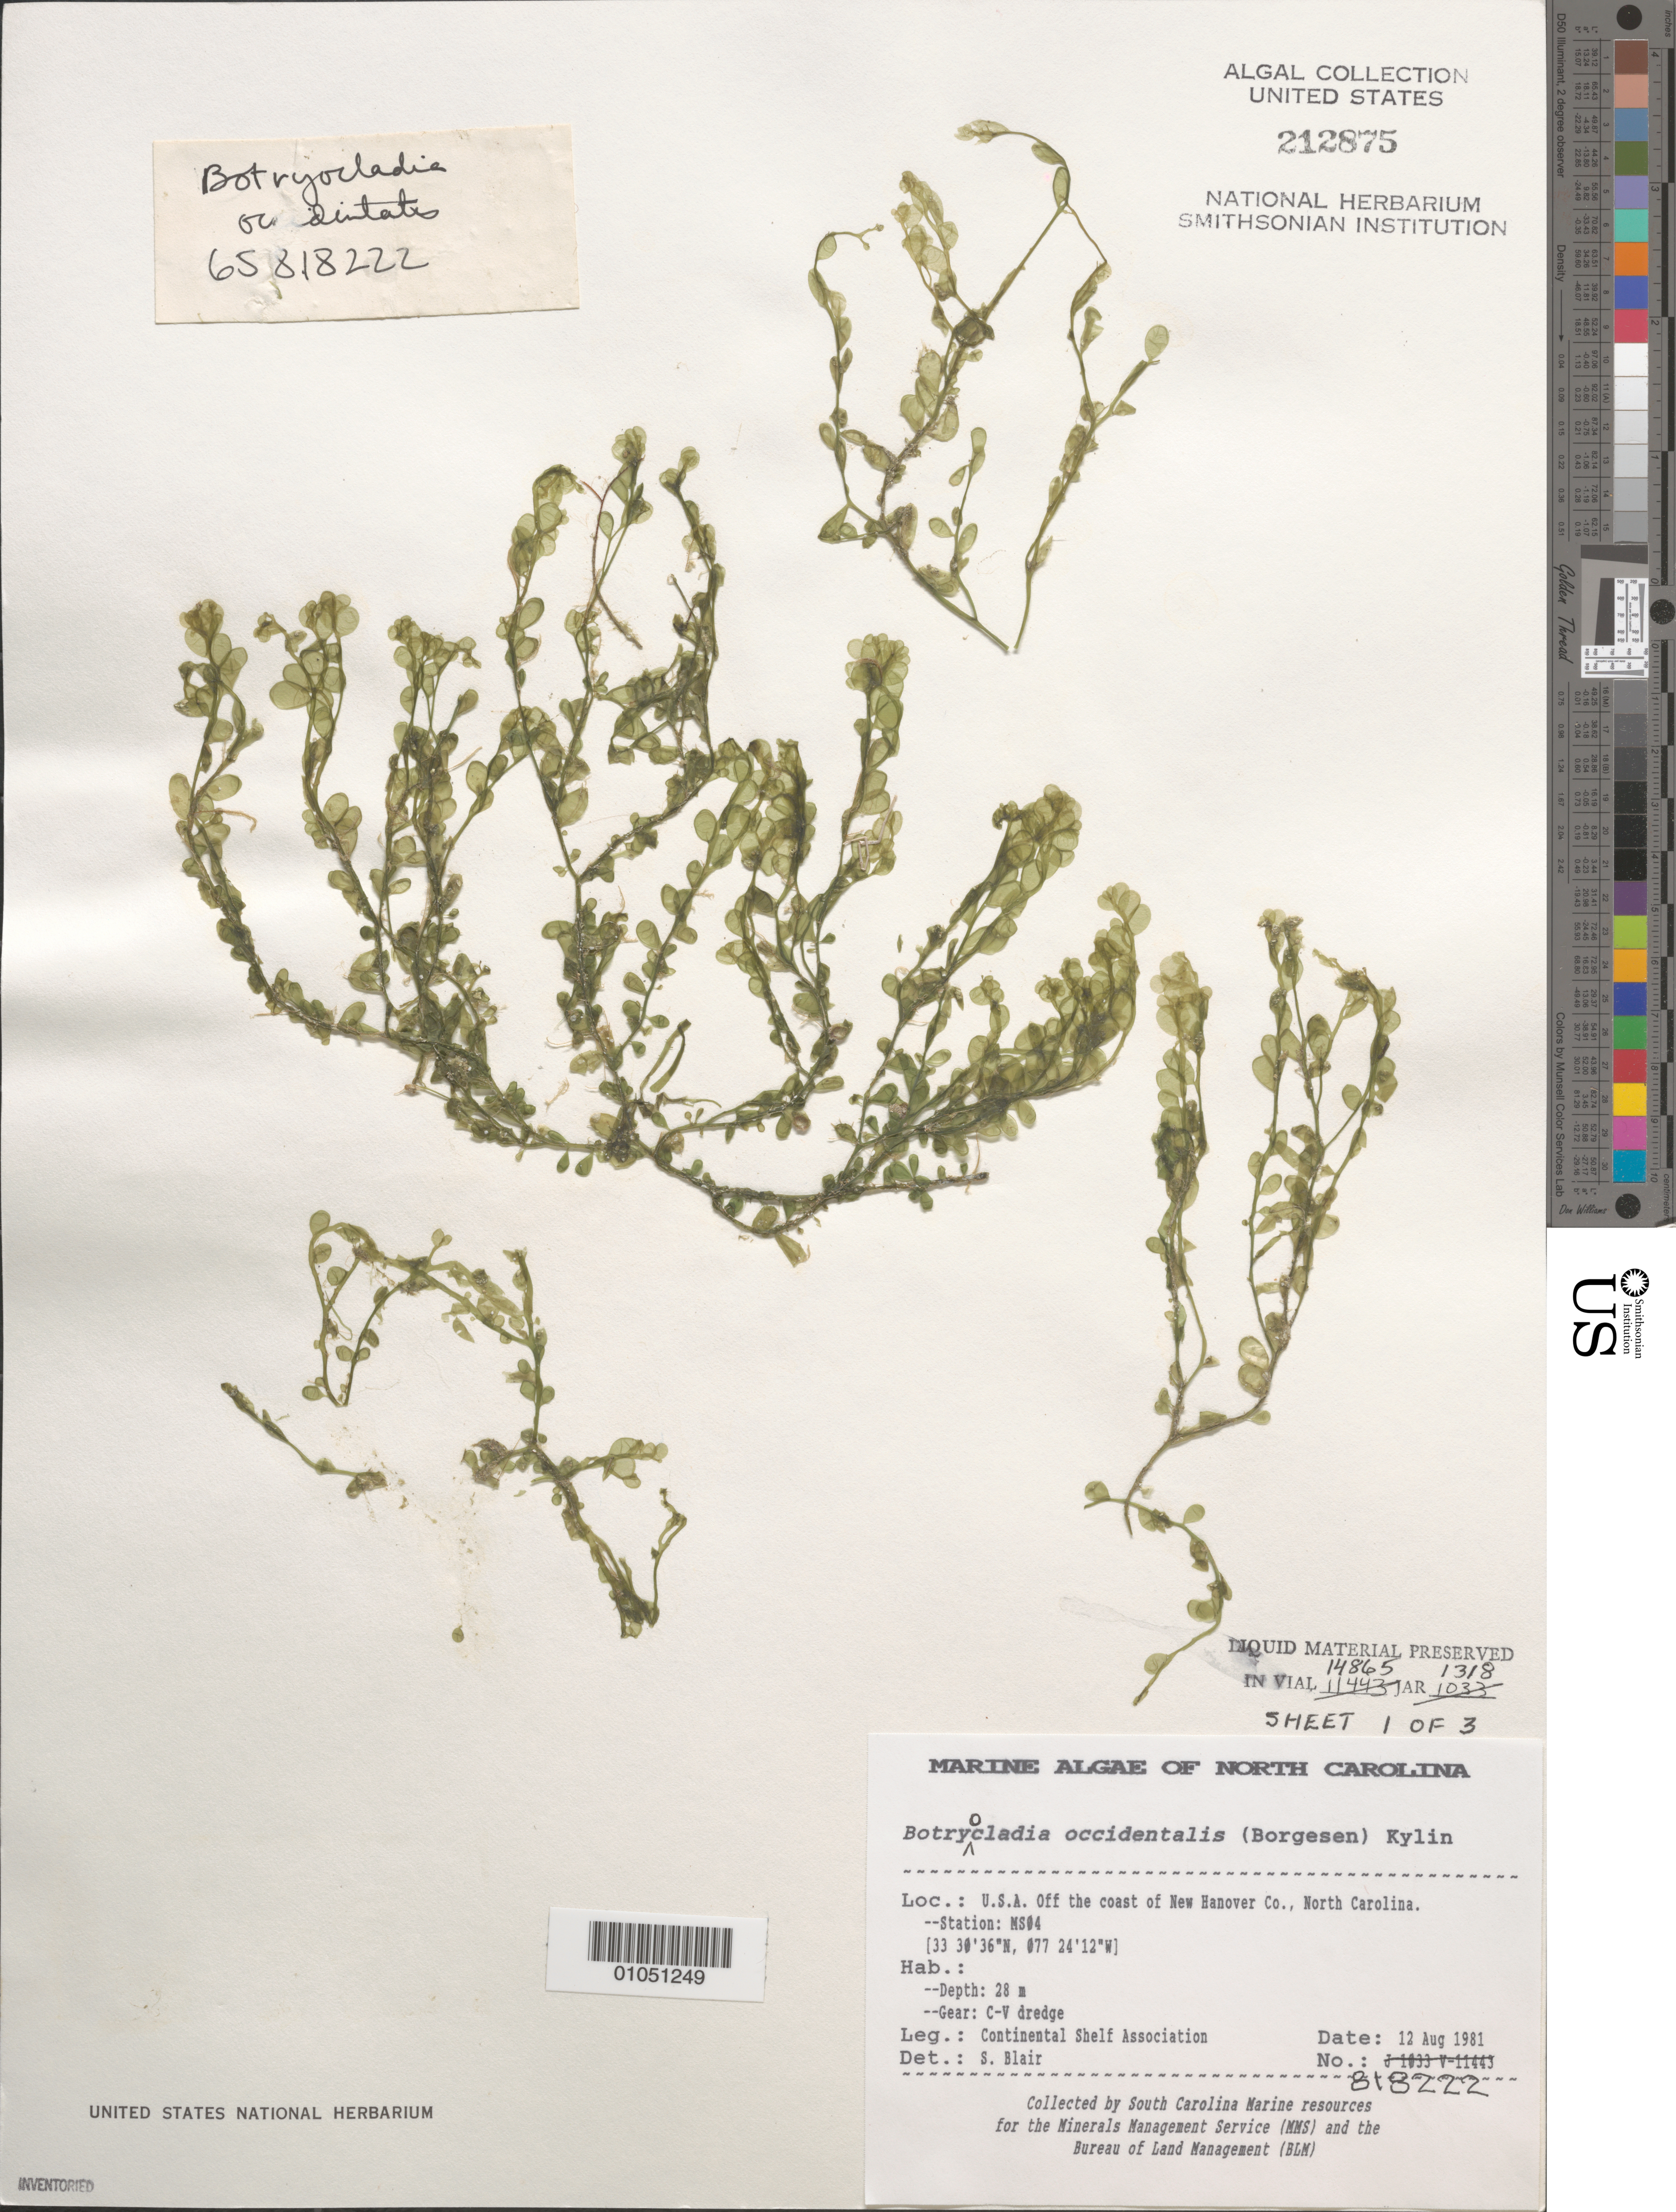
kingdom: Plantae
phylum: Rhodophyta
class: Florideophyceae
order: Rhodymeniales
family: Rhodymeniaceae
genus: Botryocladia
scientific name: Botryocladia occidentalis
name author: (Børgesen) Kylin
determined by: Blair, S. M.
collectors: Continental Shelf Associates for the MMS/BLM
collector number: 818222 (Station MS04)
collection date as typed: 12 Aug 1981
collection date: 1981-08-12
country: United States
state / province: North Carolina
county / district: New Hanover County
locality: North Atlantic Ocean off New Hanover County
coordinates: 33 30'36"N, 077 24'12"W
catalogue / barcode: US 212875